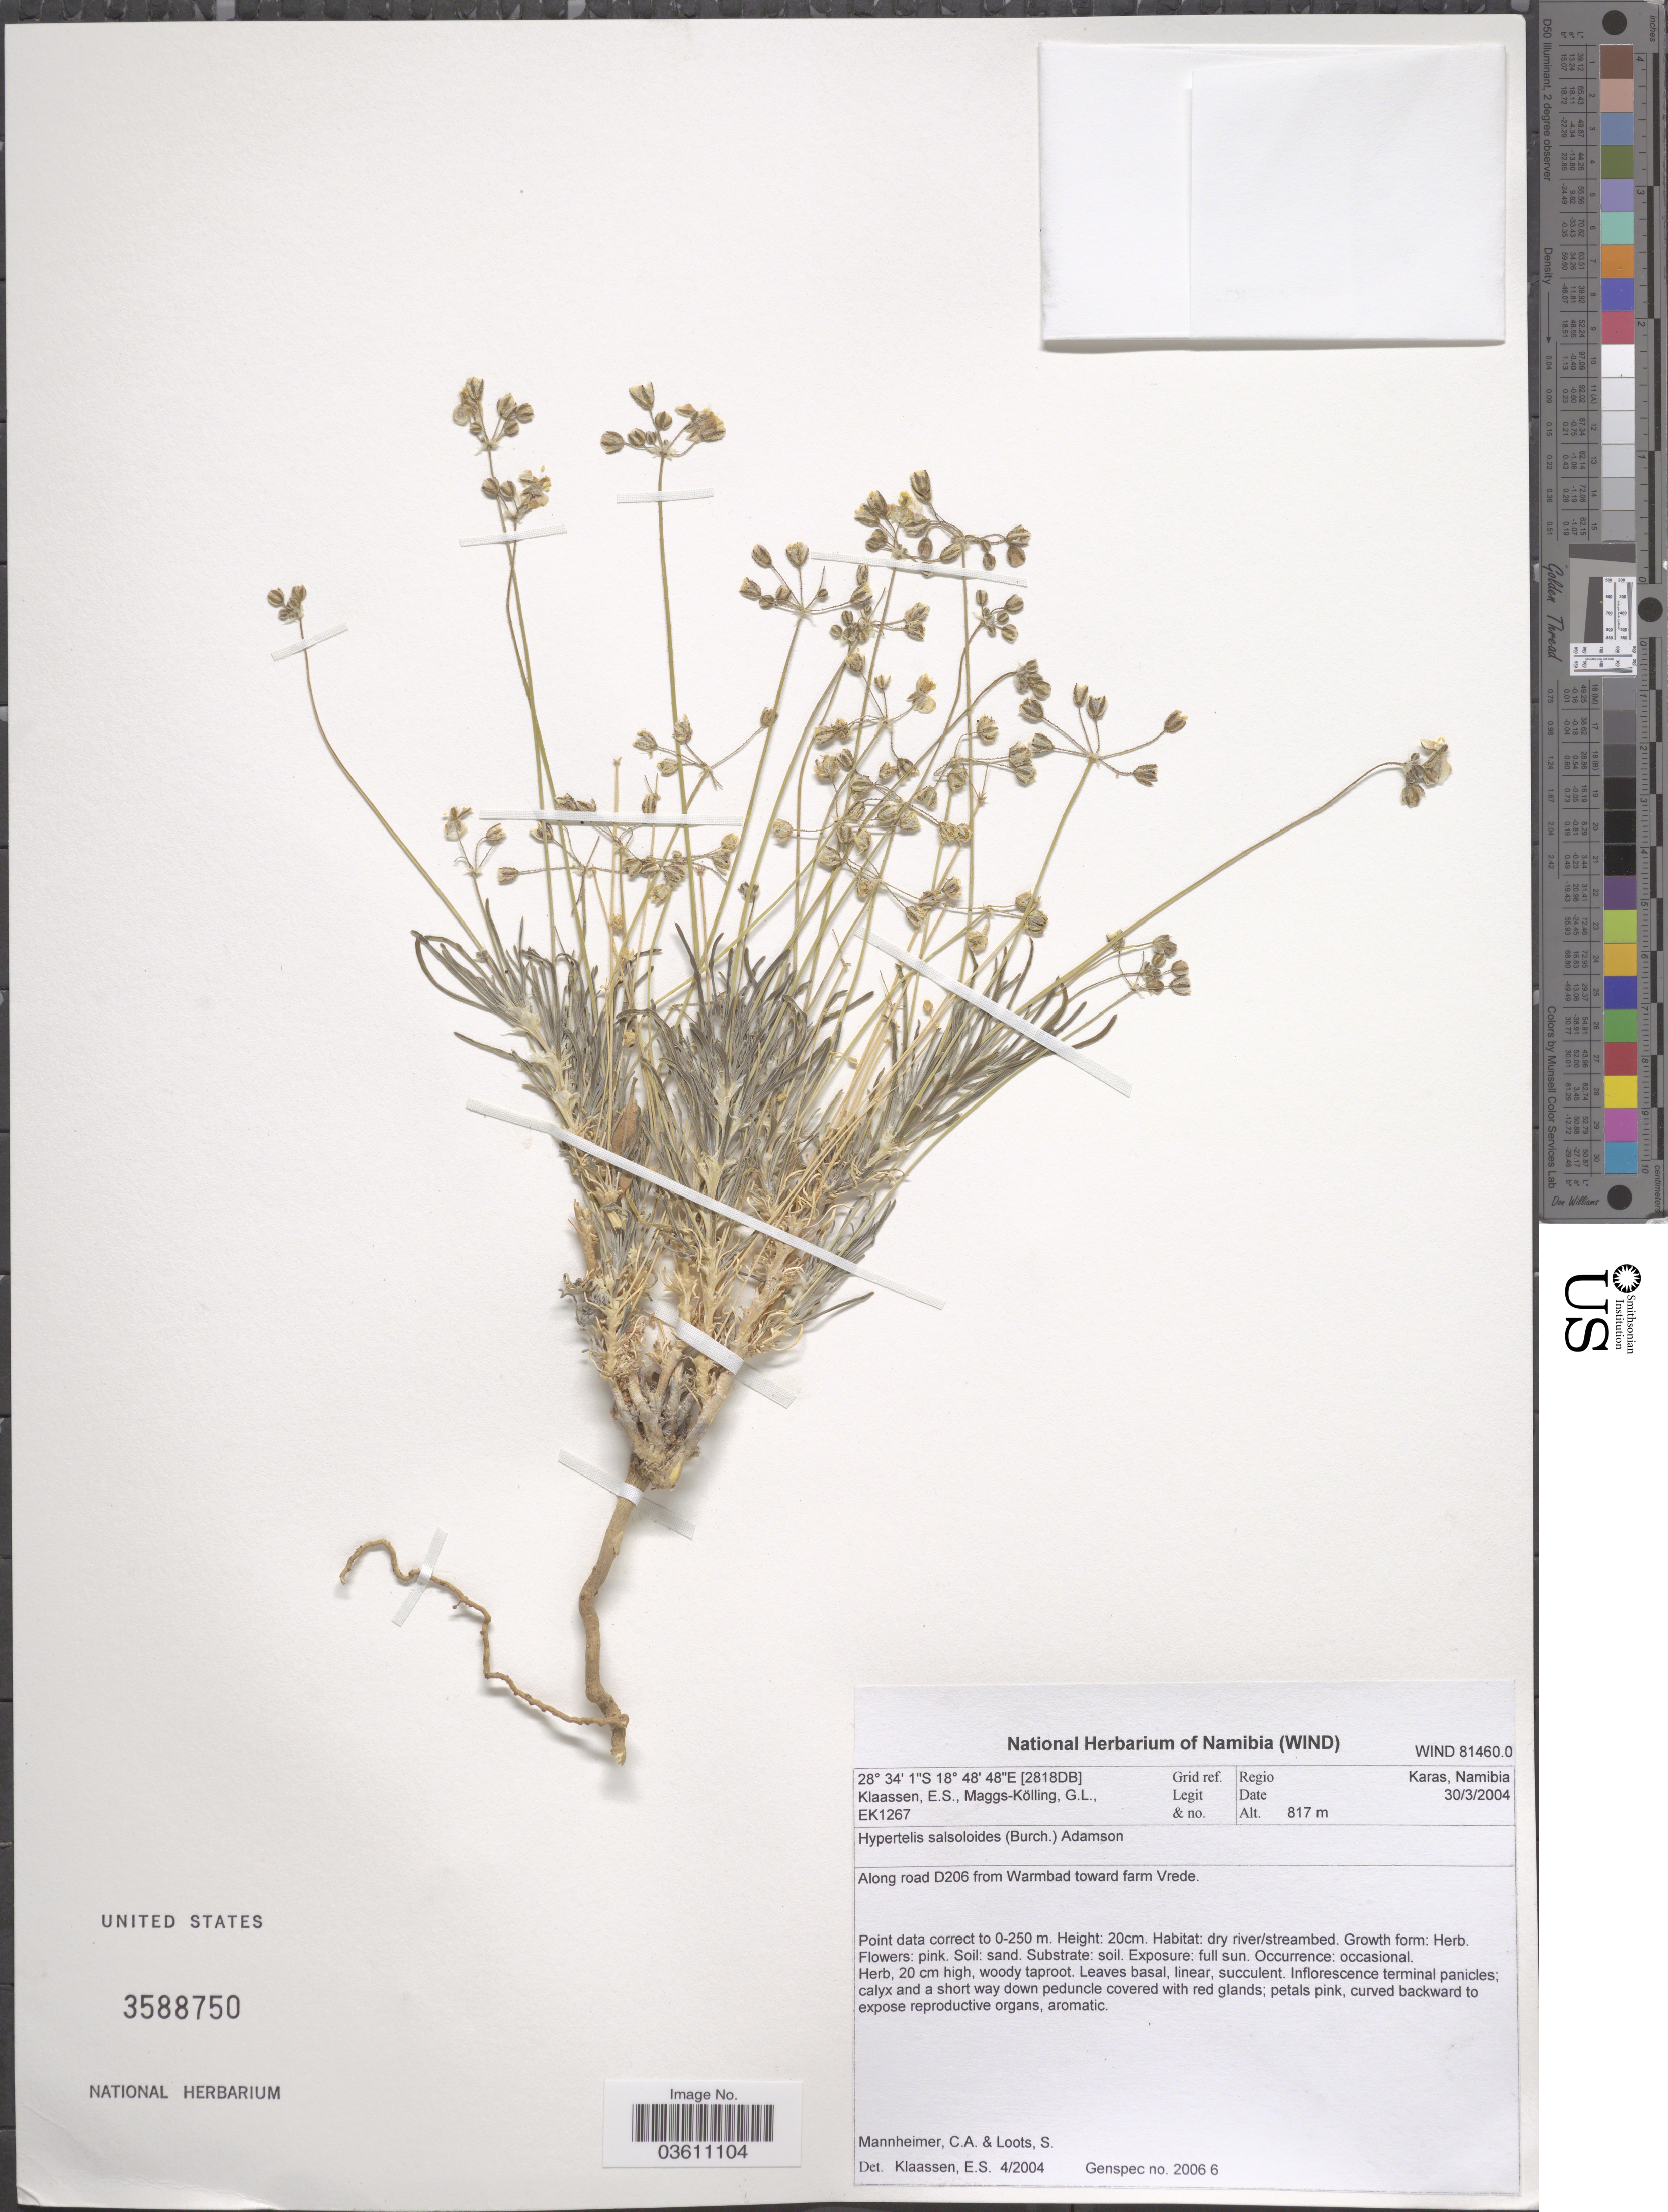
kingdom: Plantae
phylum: Tracheophyta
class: Magnoliopsida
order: Caryophyllales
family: Kewaceae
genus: Kewa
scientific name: Kewa salsoloides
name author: (Burch.) Christenh.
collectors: C. A. Mannheimer & S. Loots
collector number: EK1267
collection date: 2004-03-30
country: Namibia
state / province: Karas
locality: Grid ref. [2818DB]. Regio Karas. Along road D206 from Warmbad toward farm Vrede.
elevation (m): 817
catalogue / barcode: US 2588750